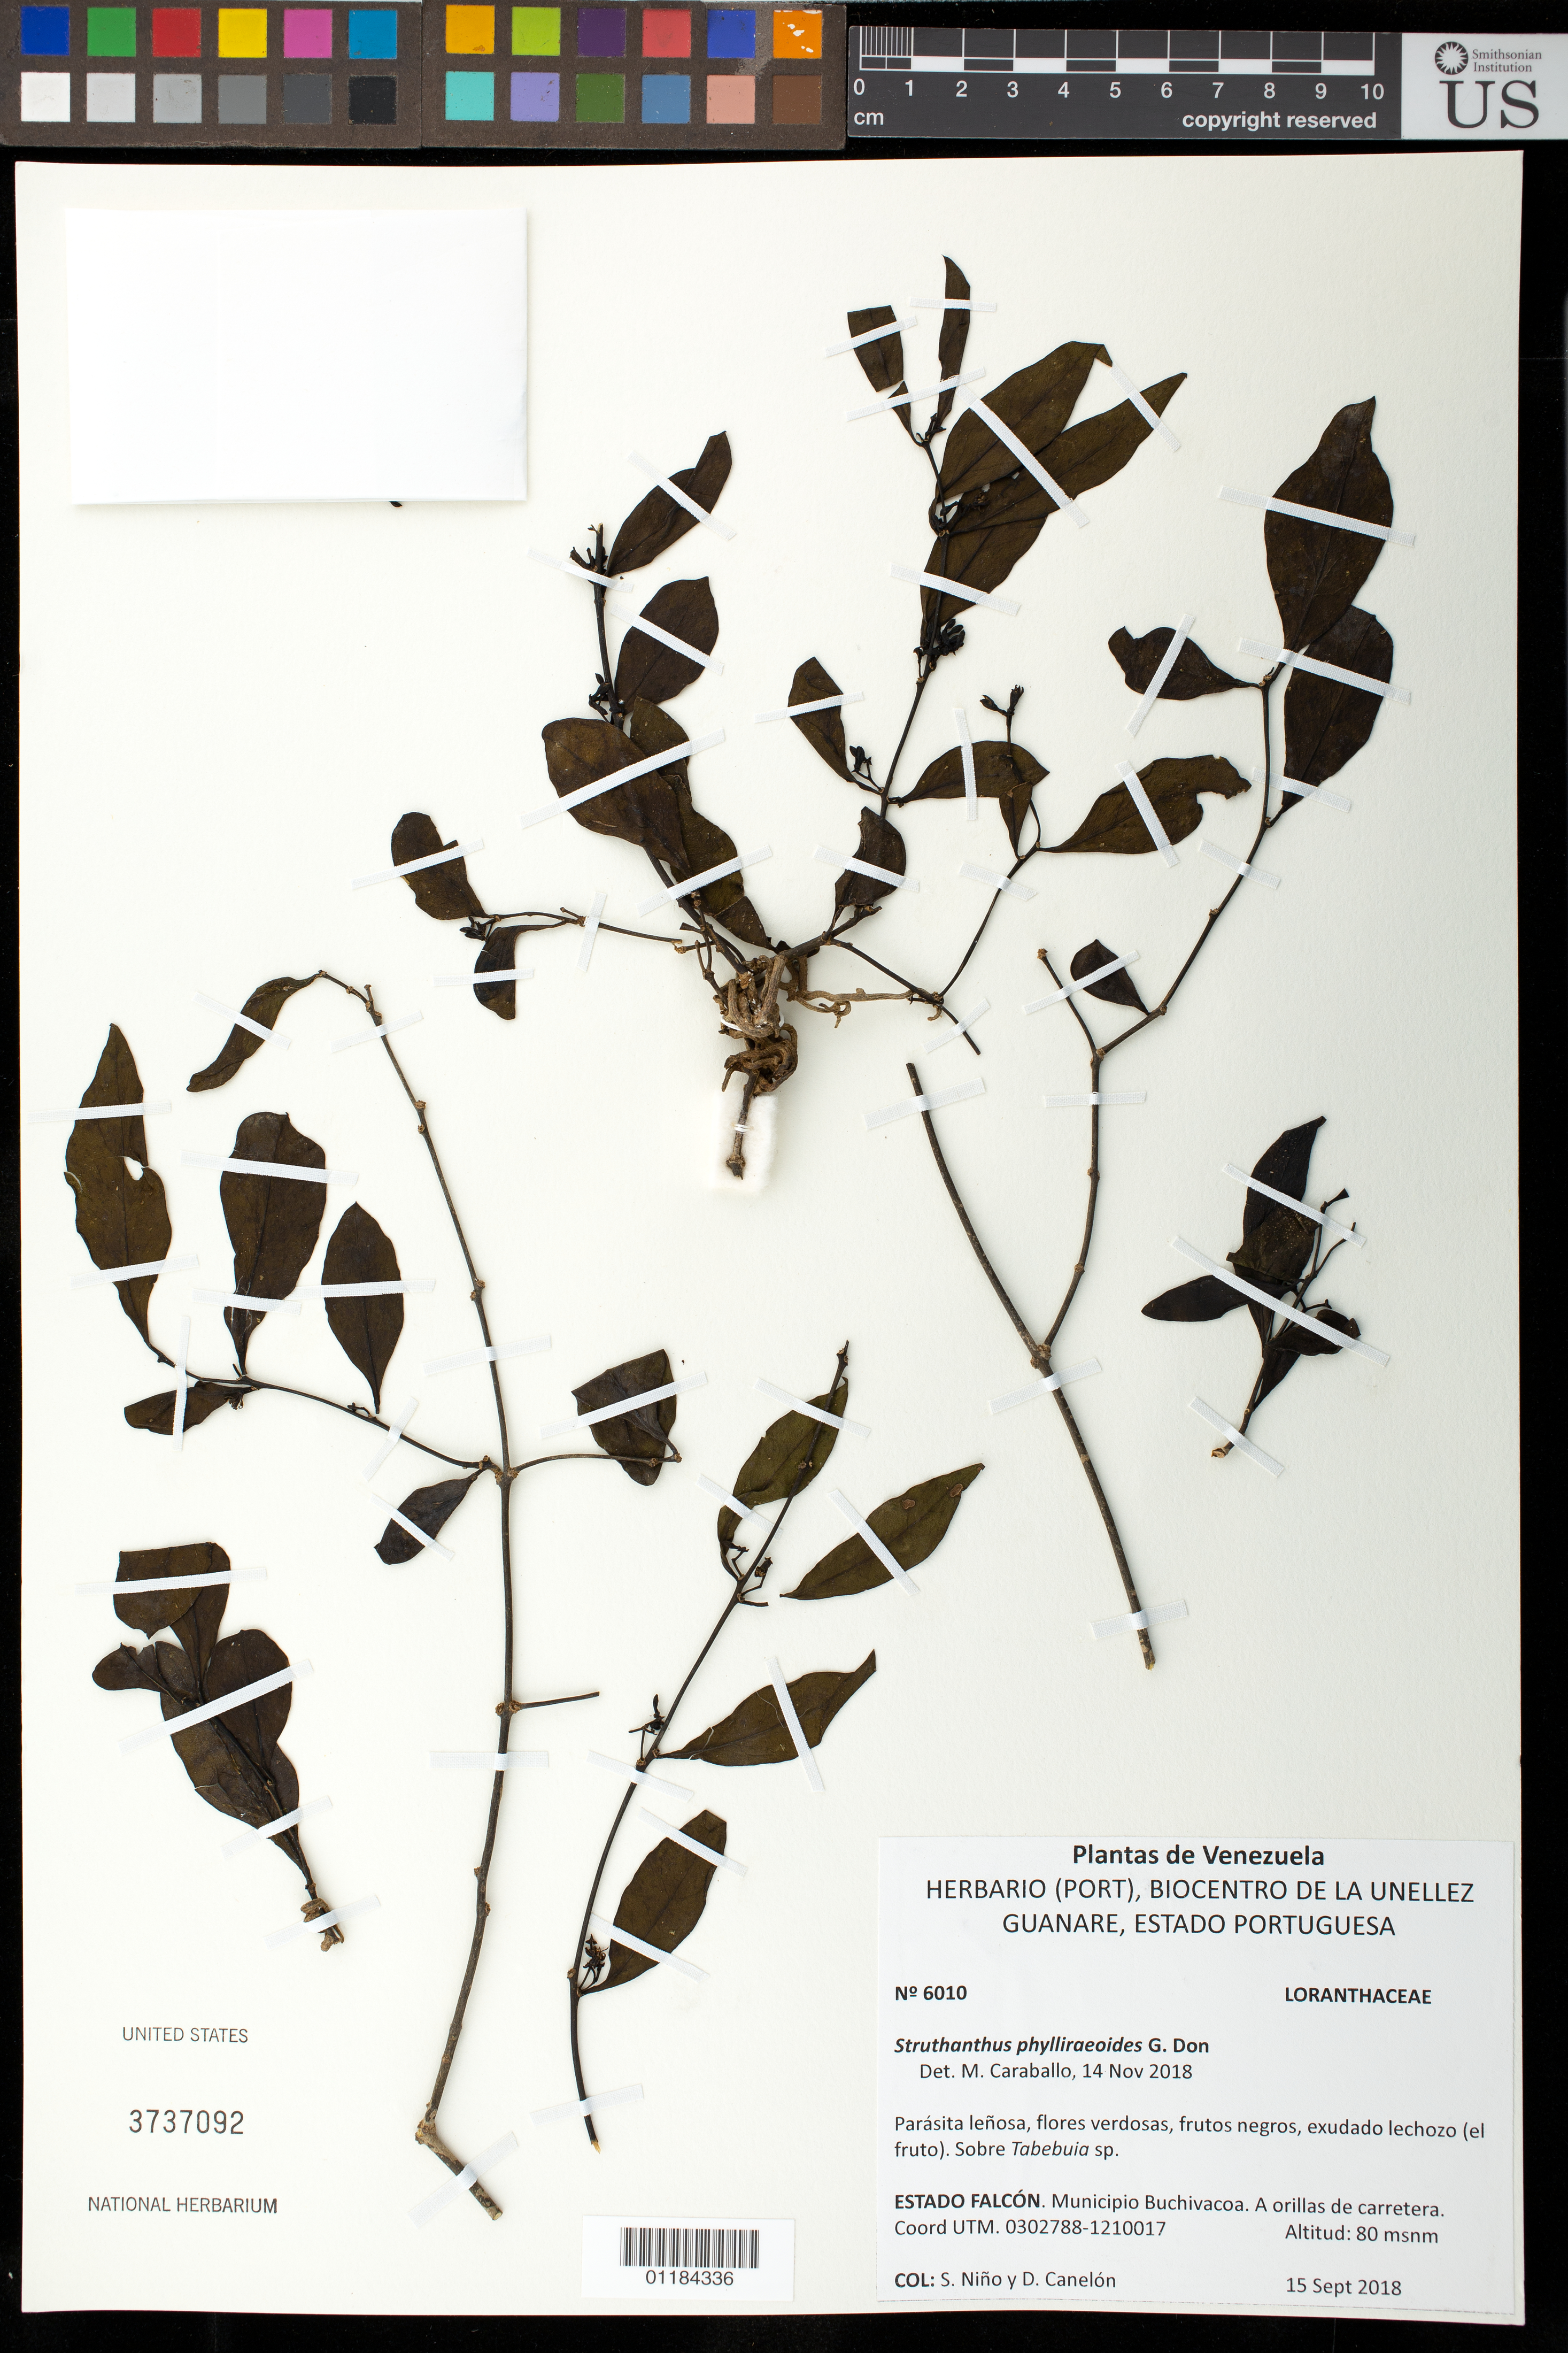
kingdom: Plantae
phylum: Tracheophyta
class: Magnoliopsida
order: Santalales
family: Loranthaceae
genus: Struthanthus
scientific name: Struthanthus phyllyraeoides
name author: (Kunth) Blume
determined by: Caraballo-Ortiz, Marcos A., (MISS), University of Mississippi (UNITED STATES)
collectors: S. M. Niño & D. Canelón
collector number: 6010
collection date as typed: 15 Sep 2018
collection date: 2018-09-15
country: Venezuela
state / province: Falcón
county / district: Buchivacoa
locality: A orillas de carretera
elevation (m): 80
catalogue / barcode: US 3737092